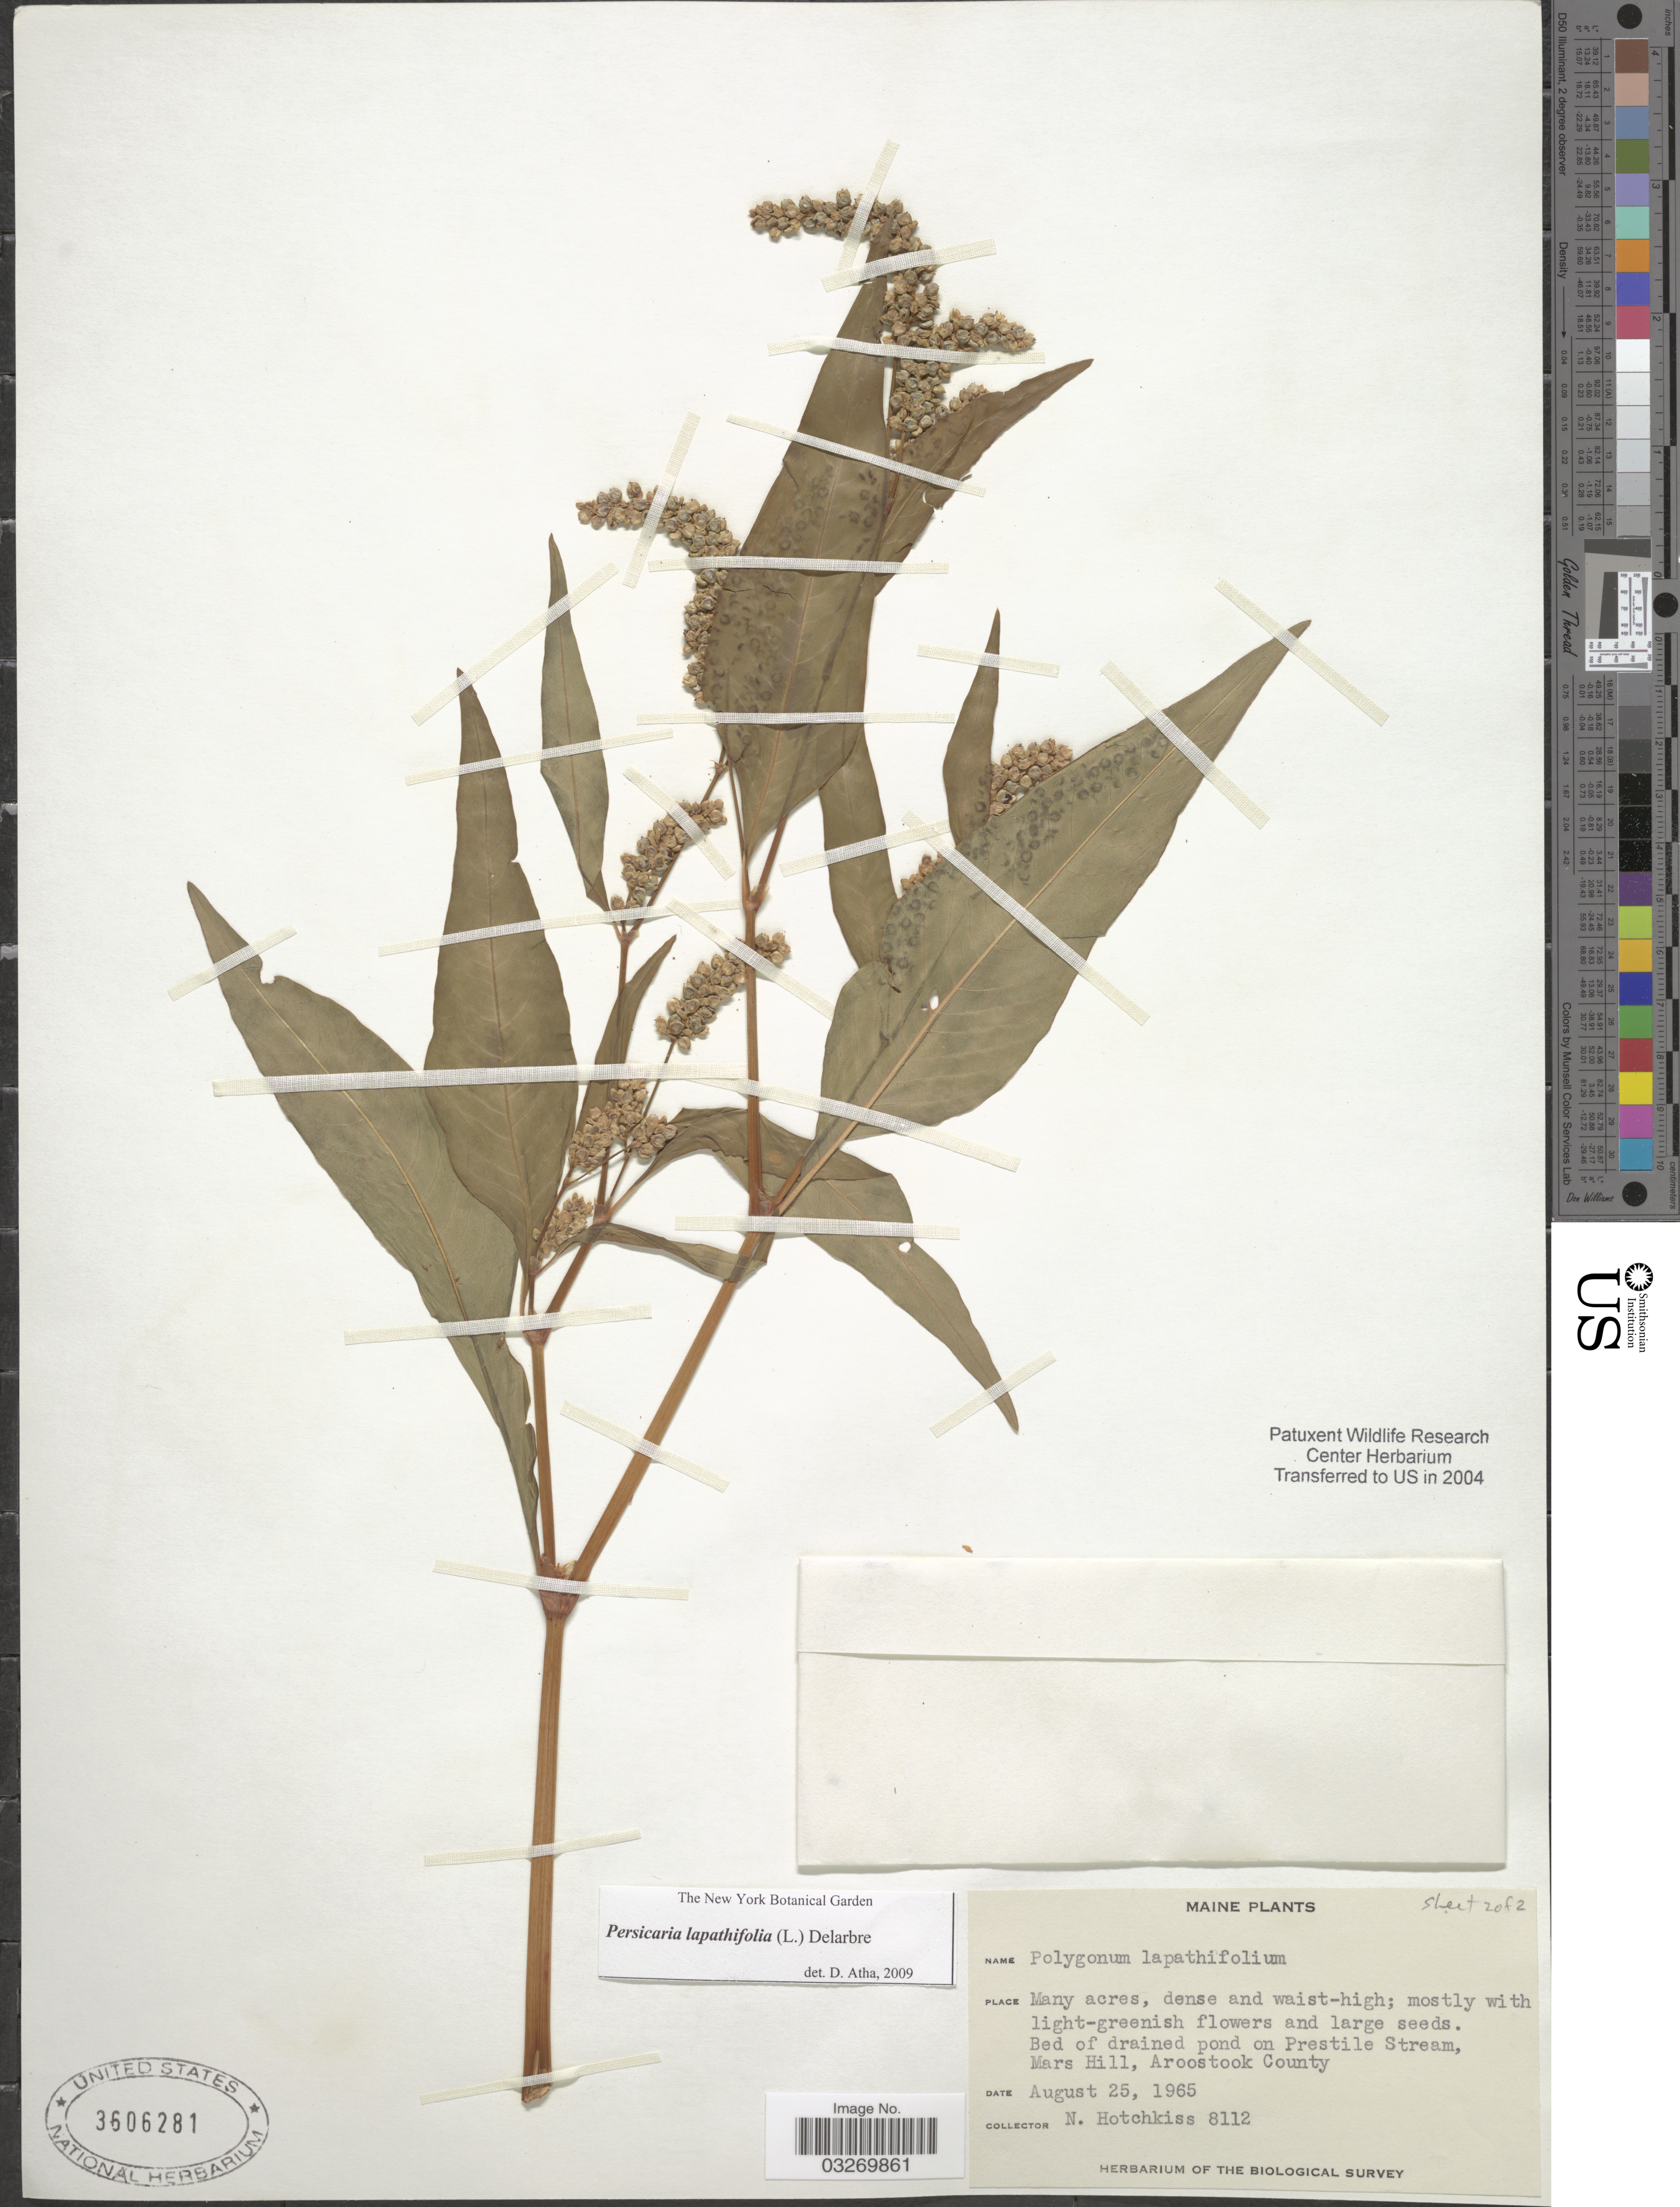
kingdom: Plantae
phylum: Tracheophyta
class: Magnoliopsida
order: Caryophyllales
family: Polygonaceae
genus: Persicaria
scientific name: Persicaria lapathifolia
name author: (L.) Delarbre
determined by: Atha, D. E.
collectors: N. Hotchkiss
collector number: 8112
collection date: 1965-08-25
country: United States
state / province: Maine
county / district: Aroostook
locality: Bed of drained pond on Prestile Stream, Mars Hill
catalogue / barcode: US 3606281